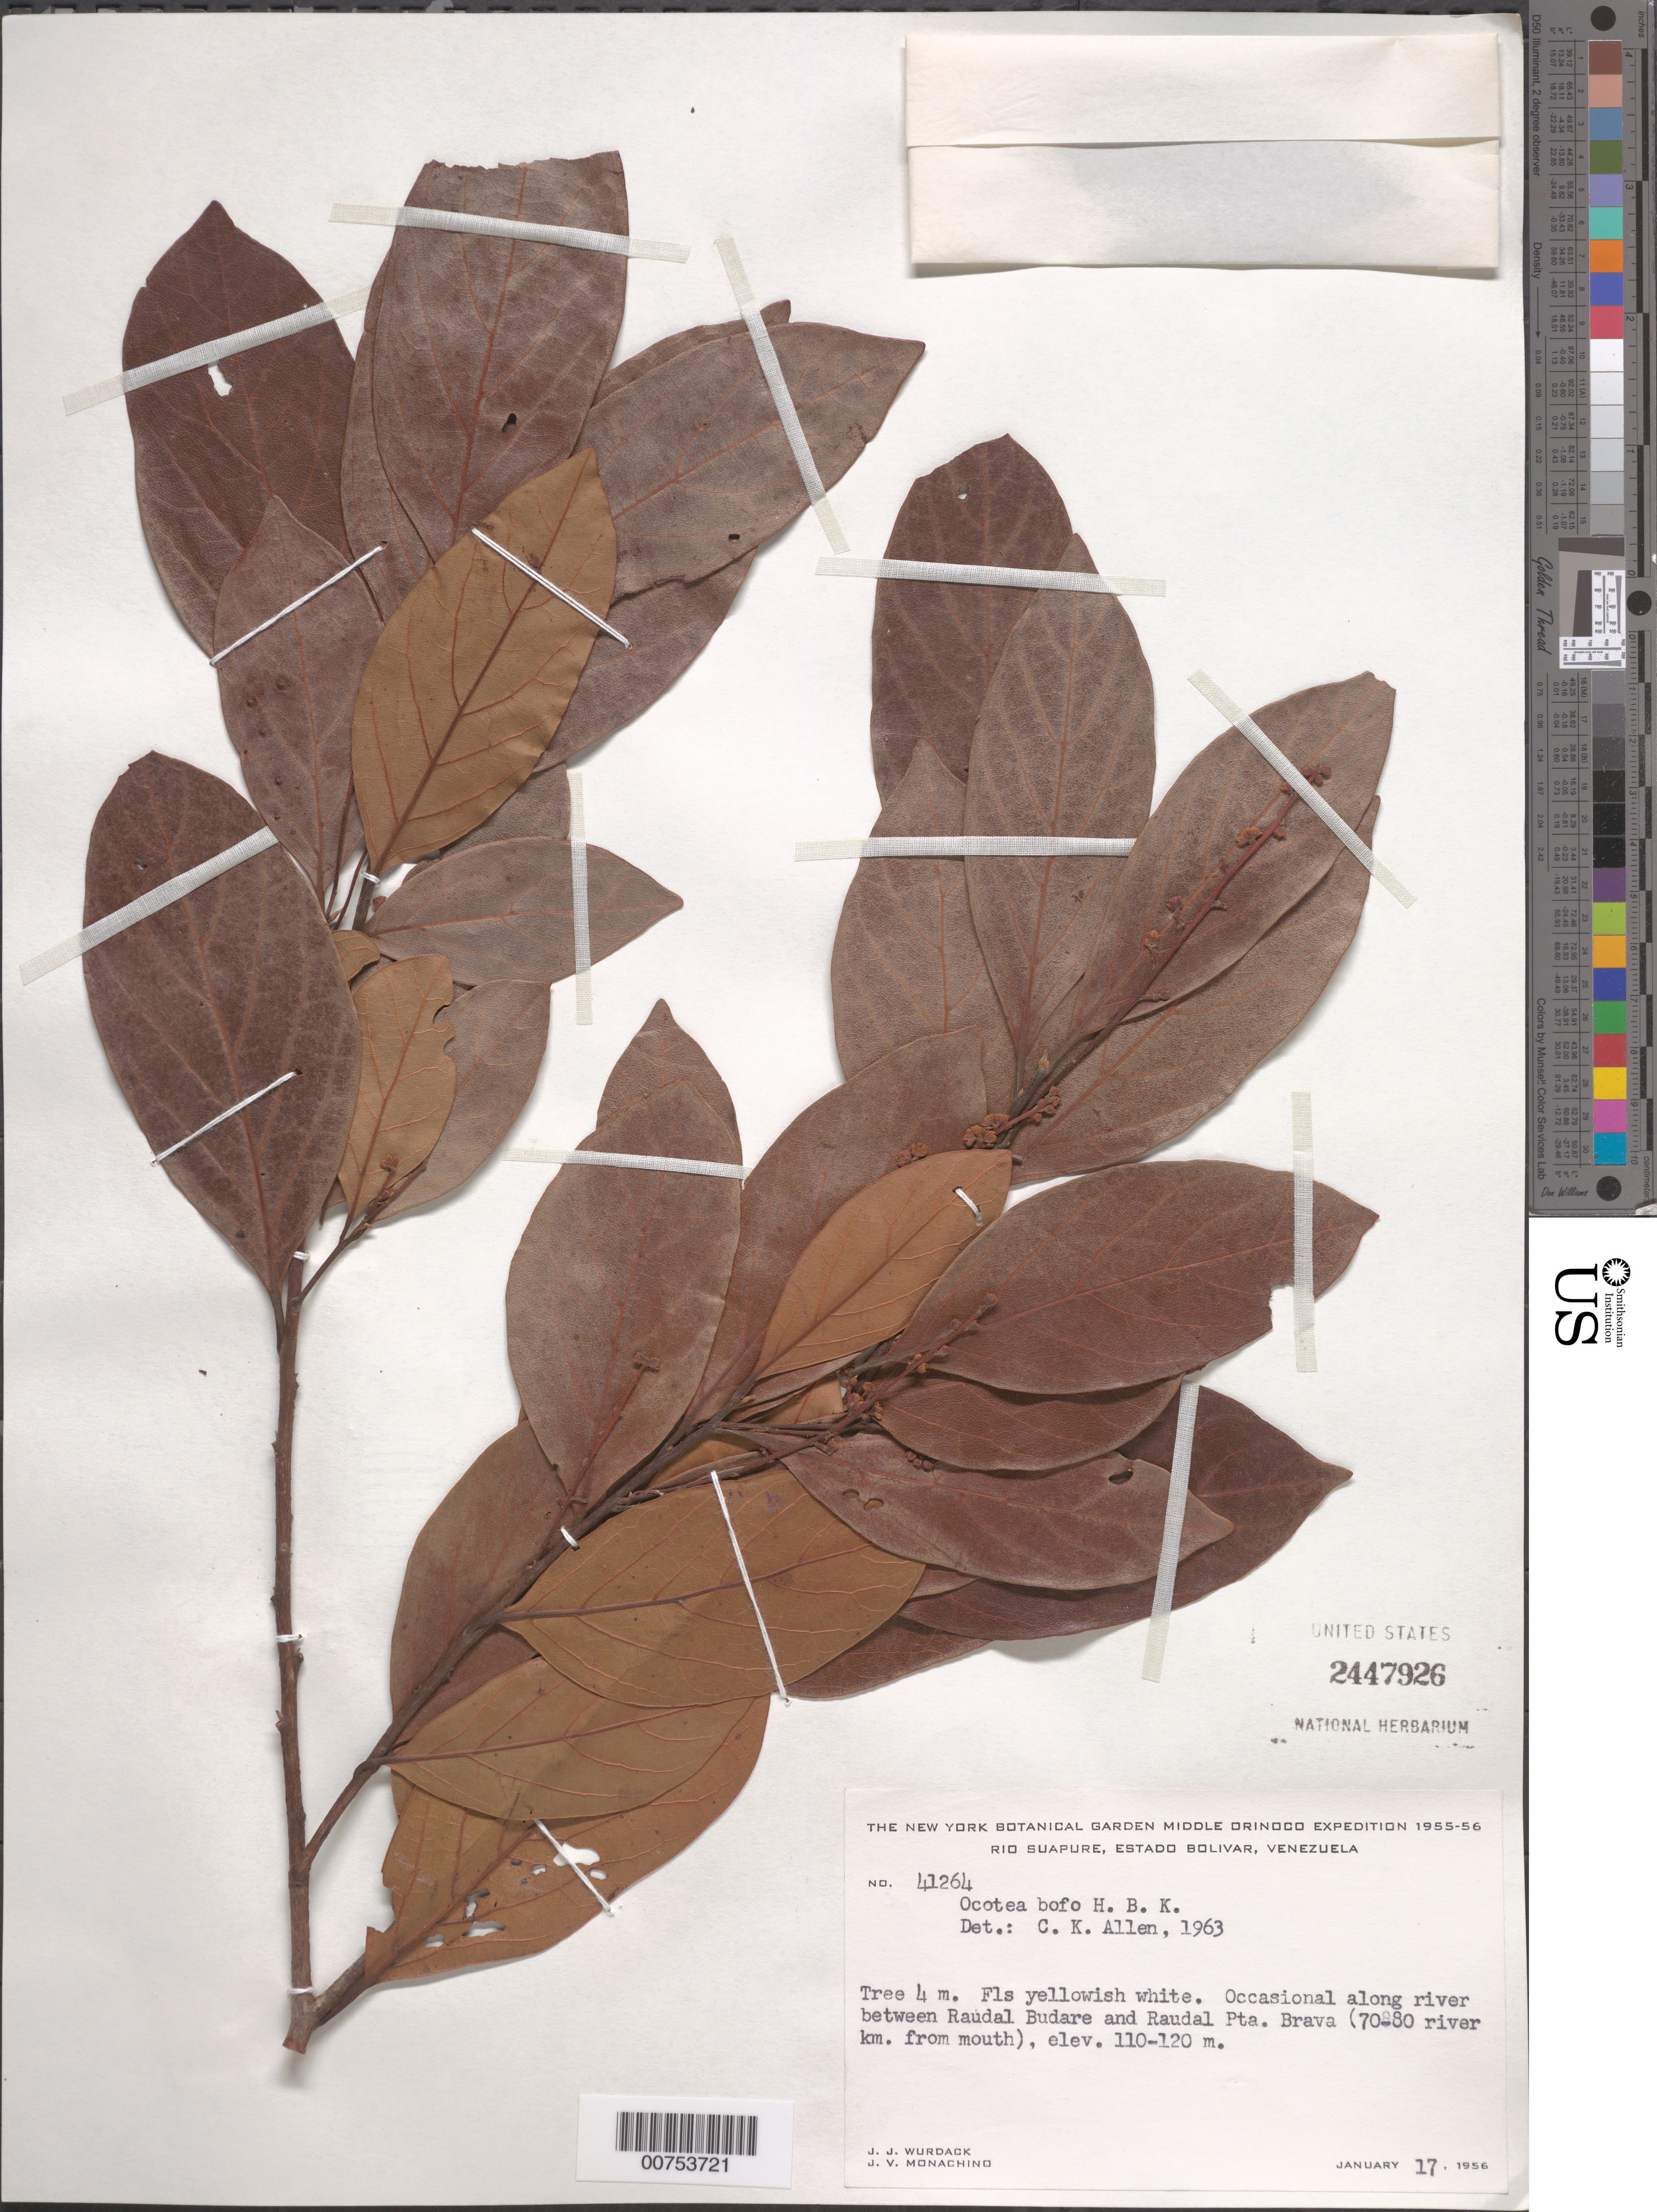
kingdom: Plantae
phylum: Tracheophyta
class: Magnoliopsida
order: Laurales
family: Lauraceae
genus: Ocotea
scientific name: Ocotea bofo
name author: Kunth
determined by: Allen, C. K.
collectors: J. J. Wurdack & J. V. Monachino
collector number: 41264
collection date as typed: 17-Jan-56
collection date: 1956-01-17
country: Venezuela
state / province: Bolívar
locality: Río Suapure, between Raudal Budare and Raudal Pta. Brava, 70-80 km from mouth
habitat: Along river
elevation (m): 110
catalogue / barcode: US 2447926